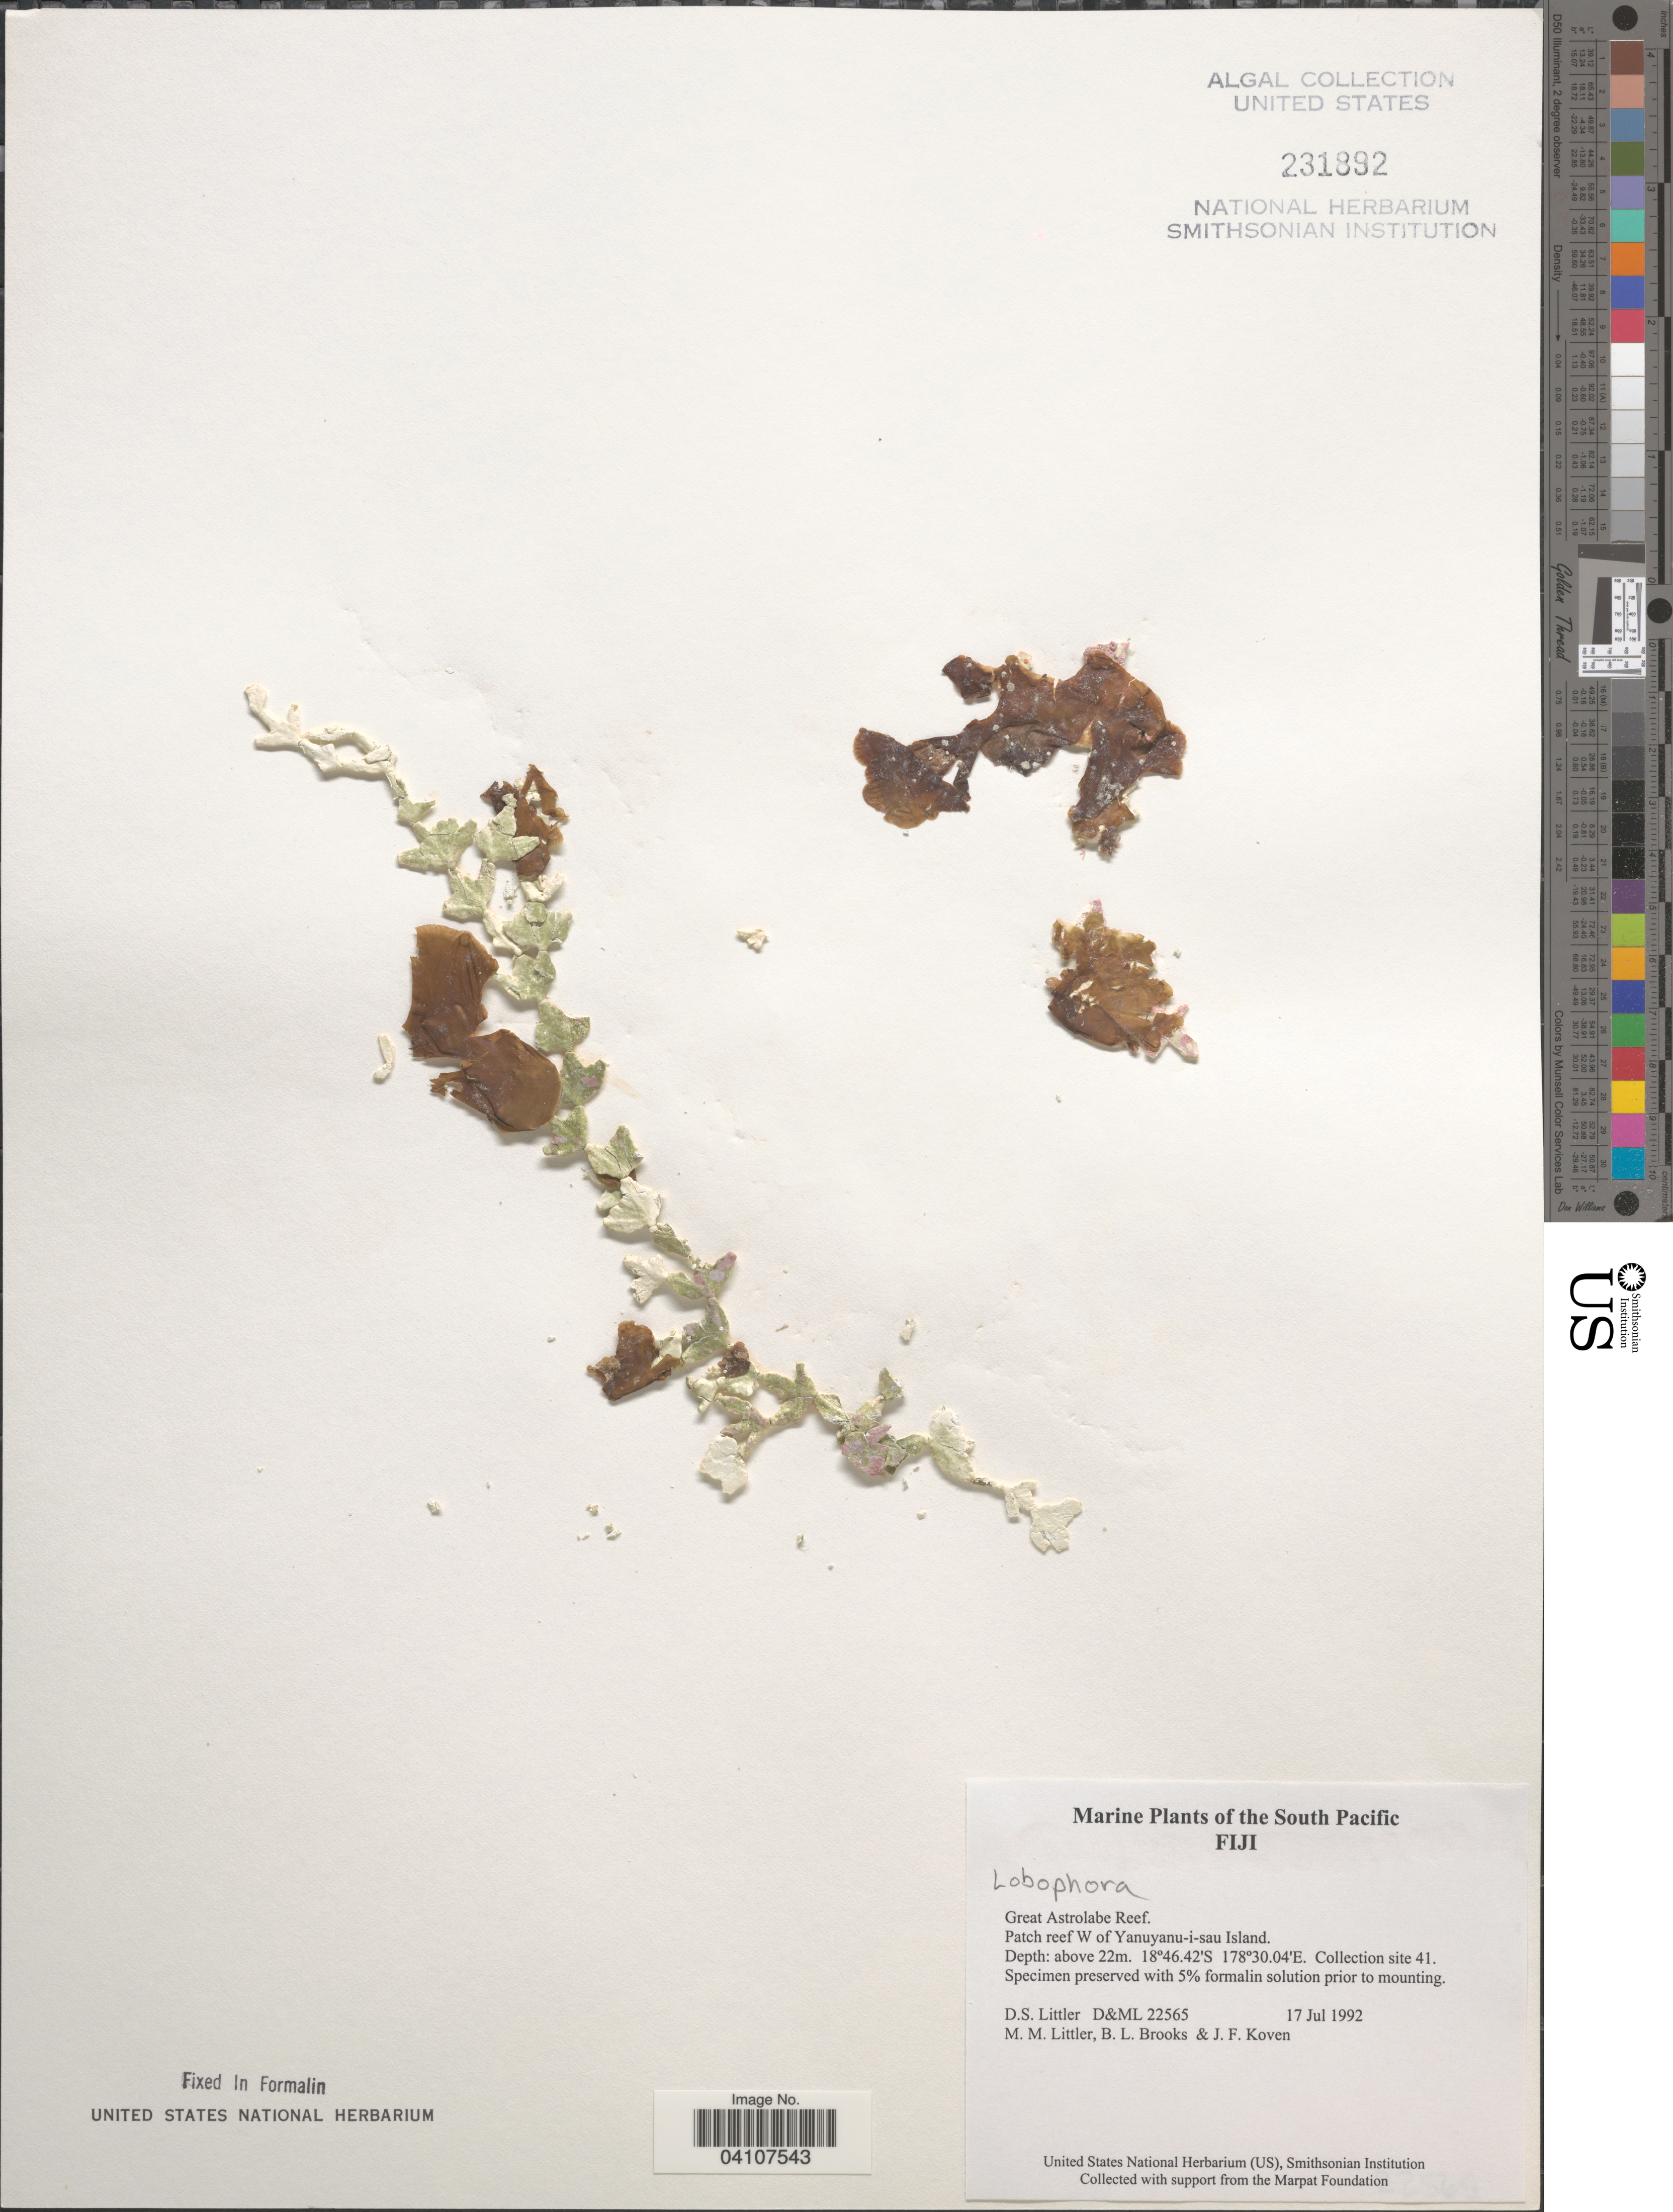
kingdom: Chromista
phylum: Ochrophyta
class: Phaeophyceae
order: Dictyotales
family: Dictyotaceae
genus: Lobophora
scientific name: Lobophora sp.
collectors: D. S. Littler, B. Brooks & J. Koven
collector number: D&ML22565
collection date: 1992-07-17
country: Fiji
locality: South Pacific. Great Astrolabe Reef. Patch reef W of Yanuyanu-i-sau Island. Collection site 41.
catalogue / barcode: US 231892